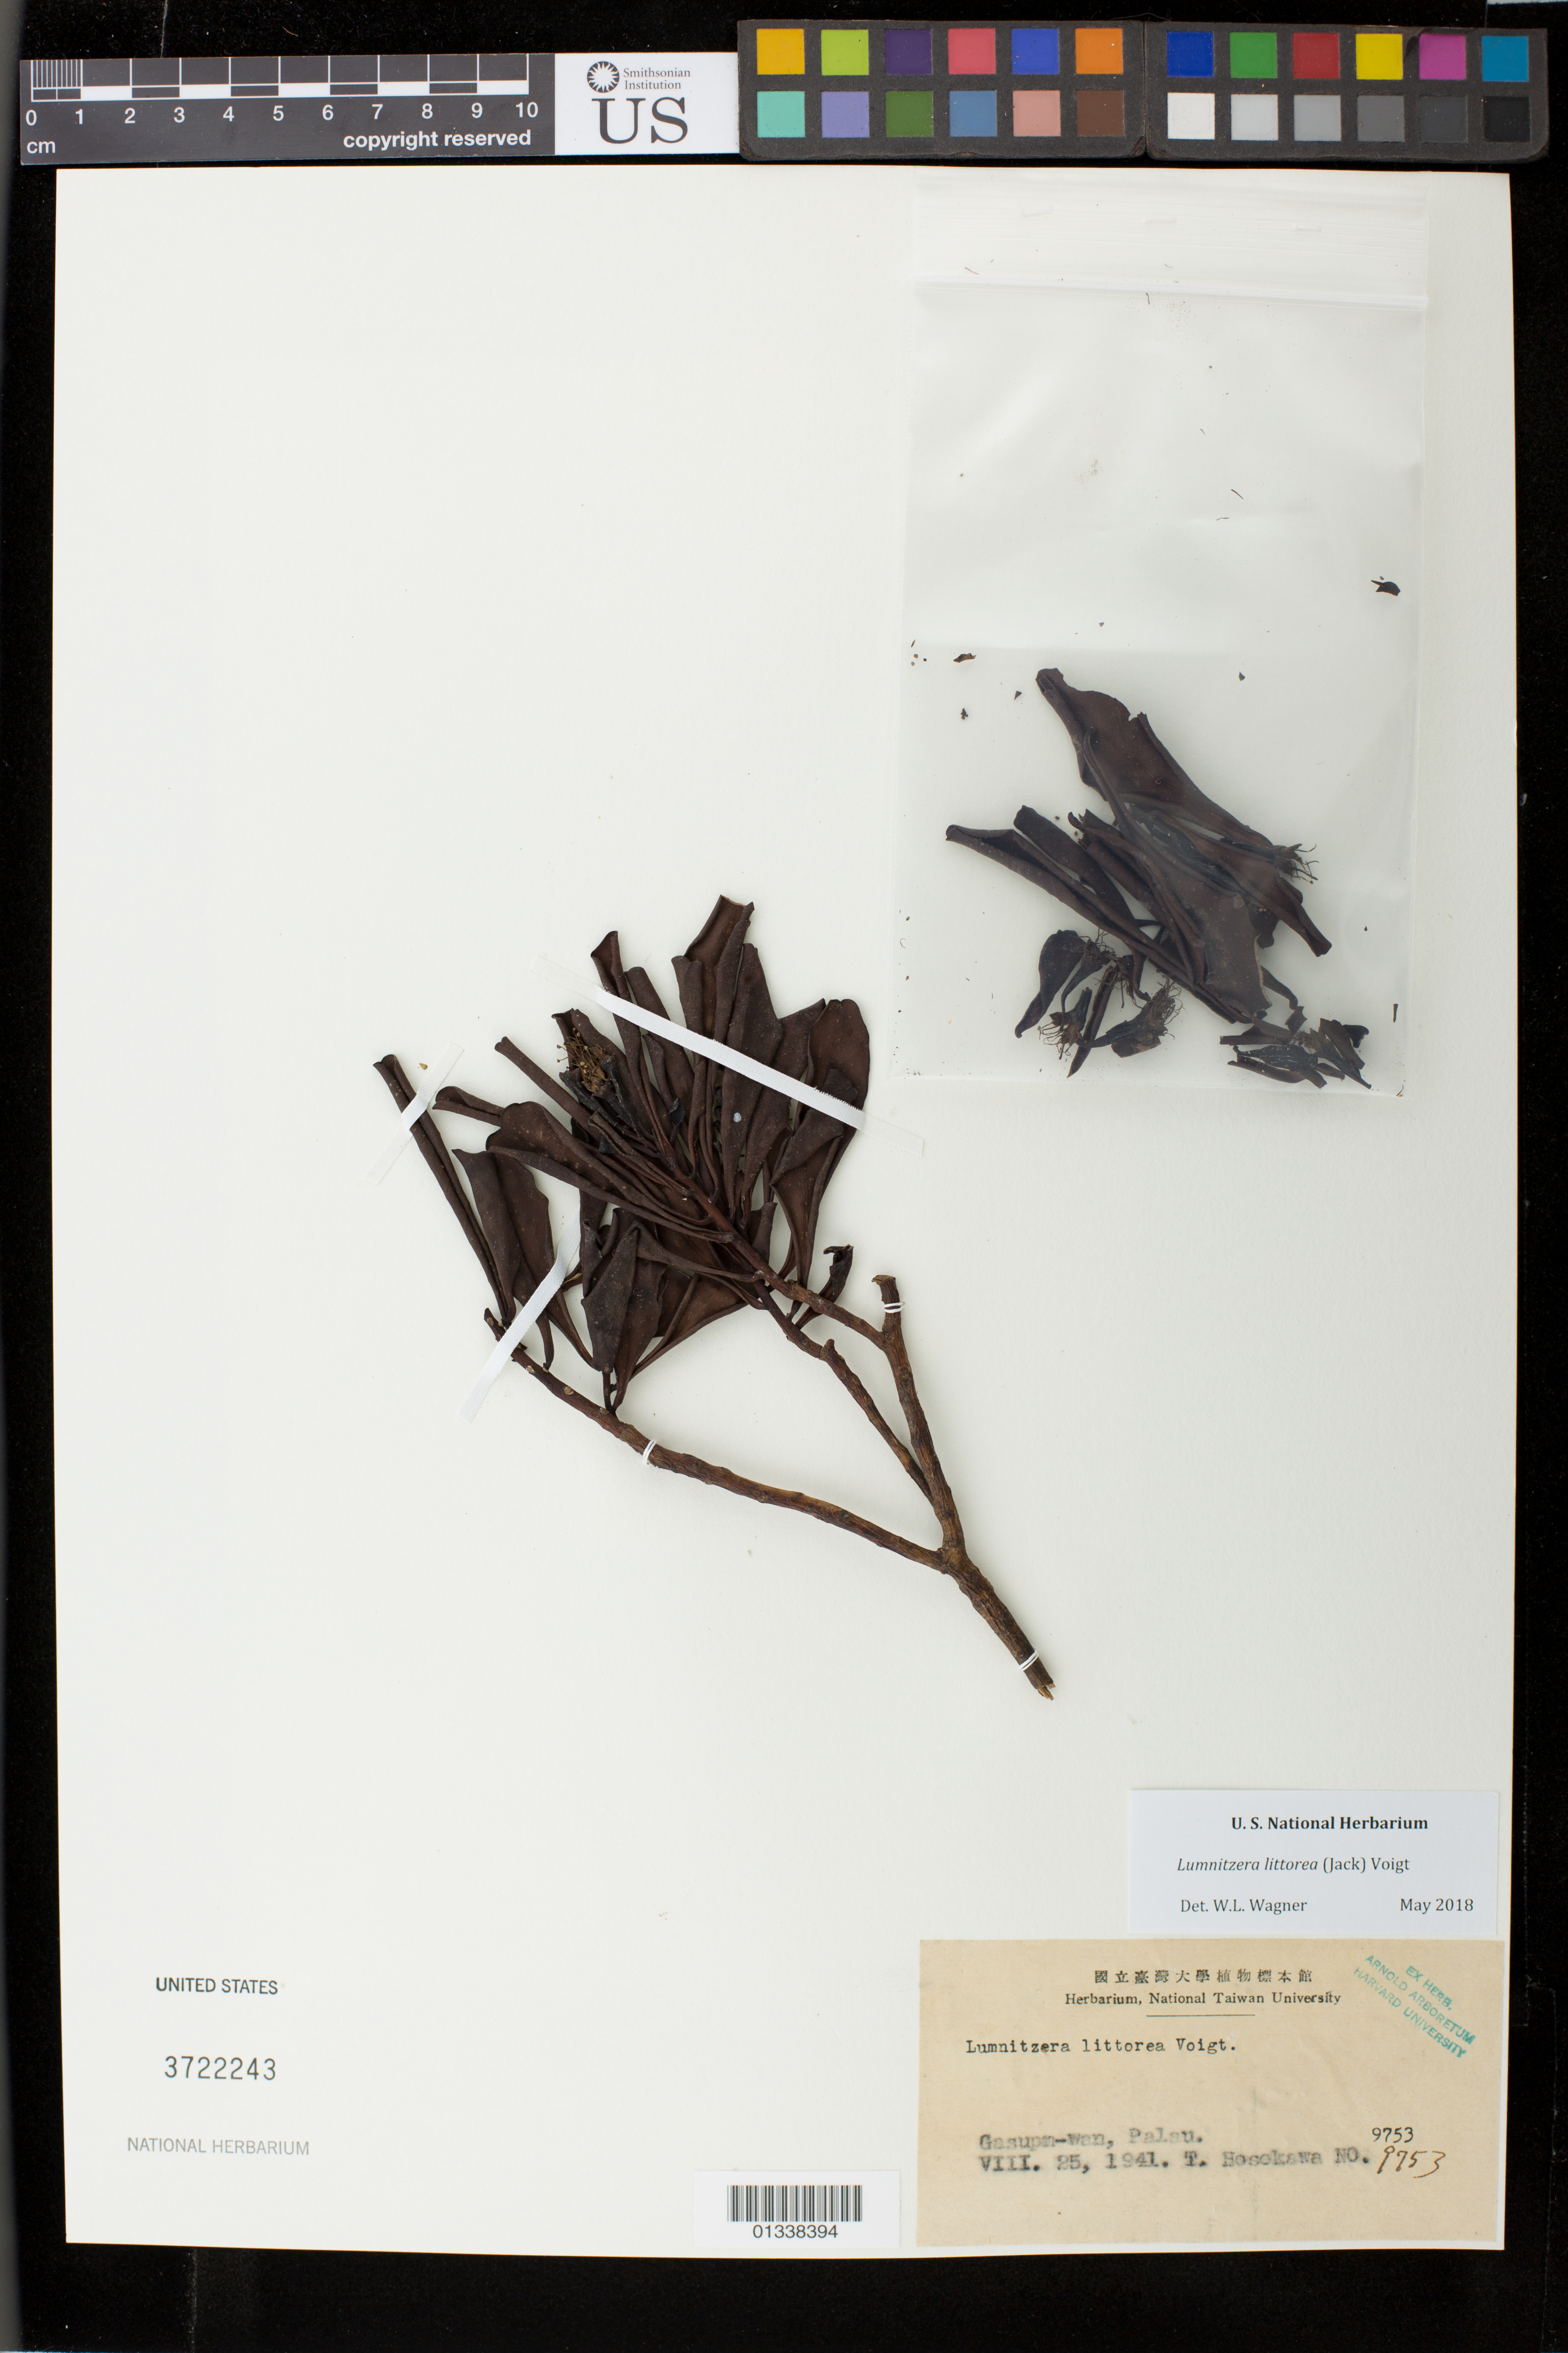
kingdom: Plantae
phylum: Tracheophyta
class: Magnoliopsida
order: Myrtales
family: Combretaceae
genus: Lumnitzera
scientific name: Lumnitzera littorea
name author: (Jack) Voight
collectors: T. Hosokawa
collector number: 9753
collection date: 1941-08-25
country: Palau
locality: Gasupn-wan [Gasupan-wan], Palau.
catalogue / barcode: US 3722243